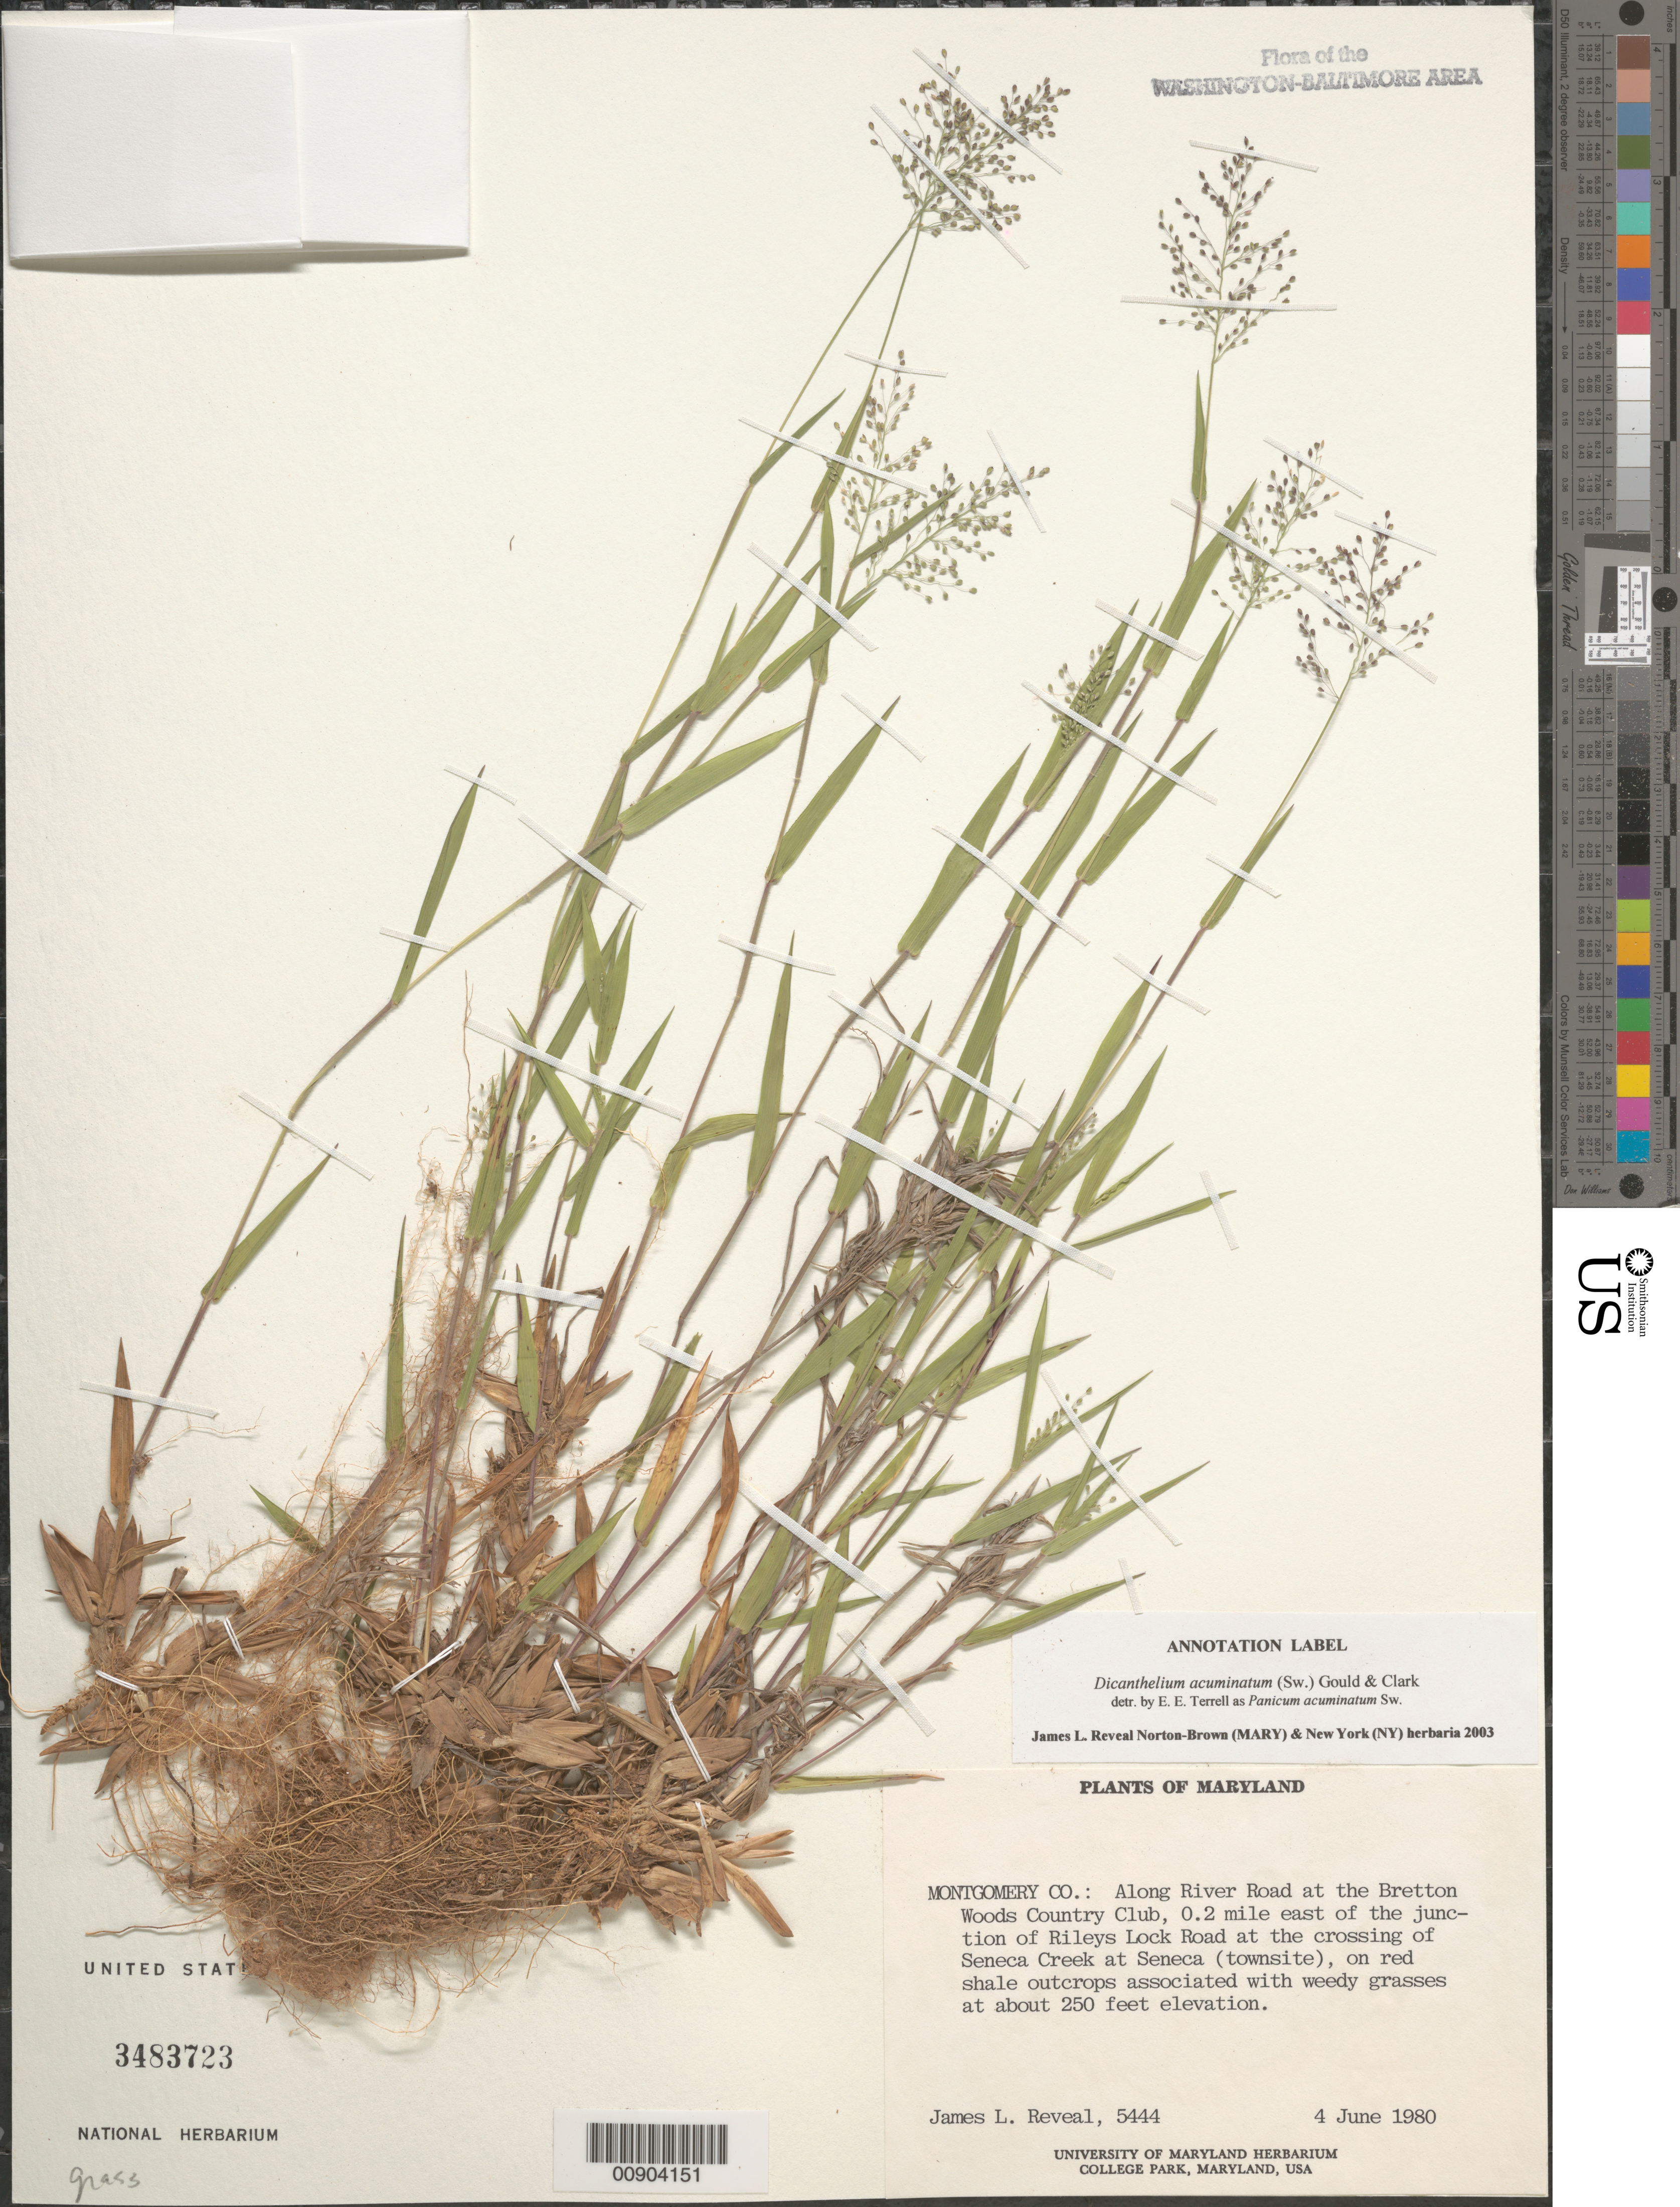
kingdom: Plantae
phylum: Tracheophyta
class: Liliopsida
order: Poales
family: Poaceae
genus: Dichanthelium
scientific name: Dichanthelium acuminatum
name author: (Sw.) Gould & C.A. Clark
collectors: J. L. Reveal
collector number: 5444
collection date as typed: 4 June 1980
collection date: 1980-06-04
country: United States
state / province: Maryland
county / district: Montgomery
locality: Along river road at the Bretton Woods Country Club, 0.2 mile east of the junction of Rileys Lock Road at the crossing of Seneca Creek at Seneca (townsite)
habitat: On red shale outcrops associated with weedy grasses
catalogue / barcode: US 3483723